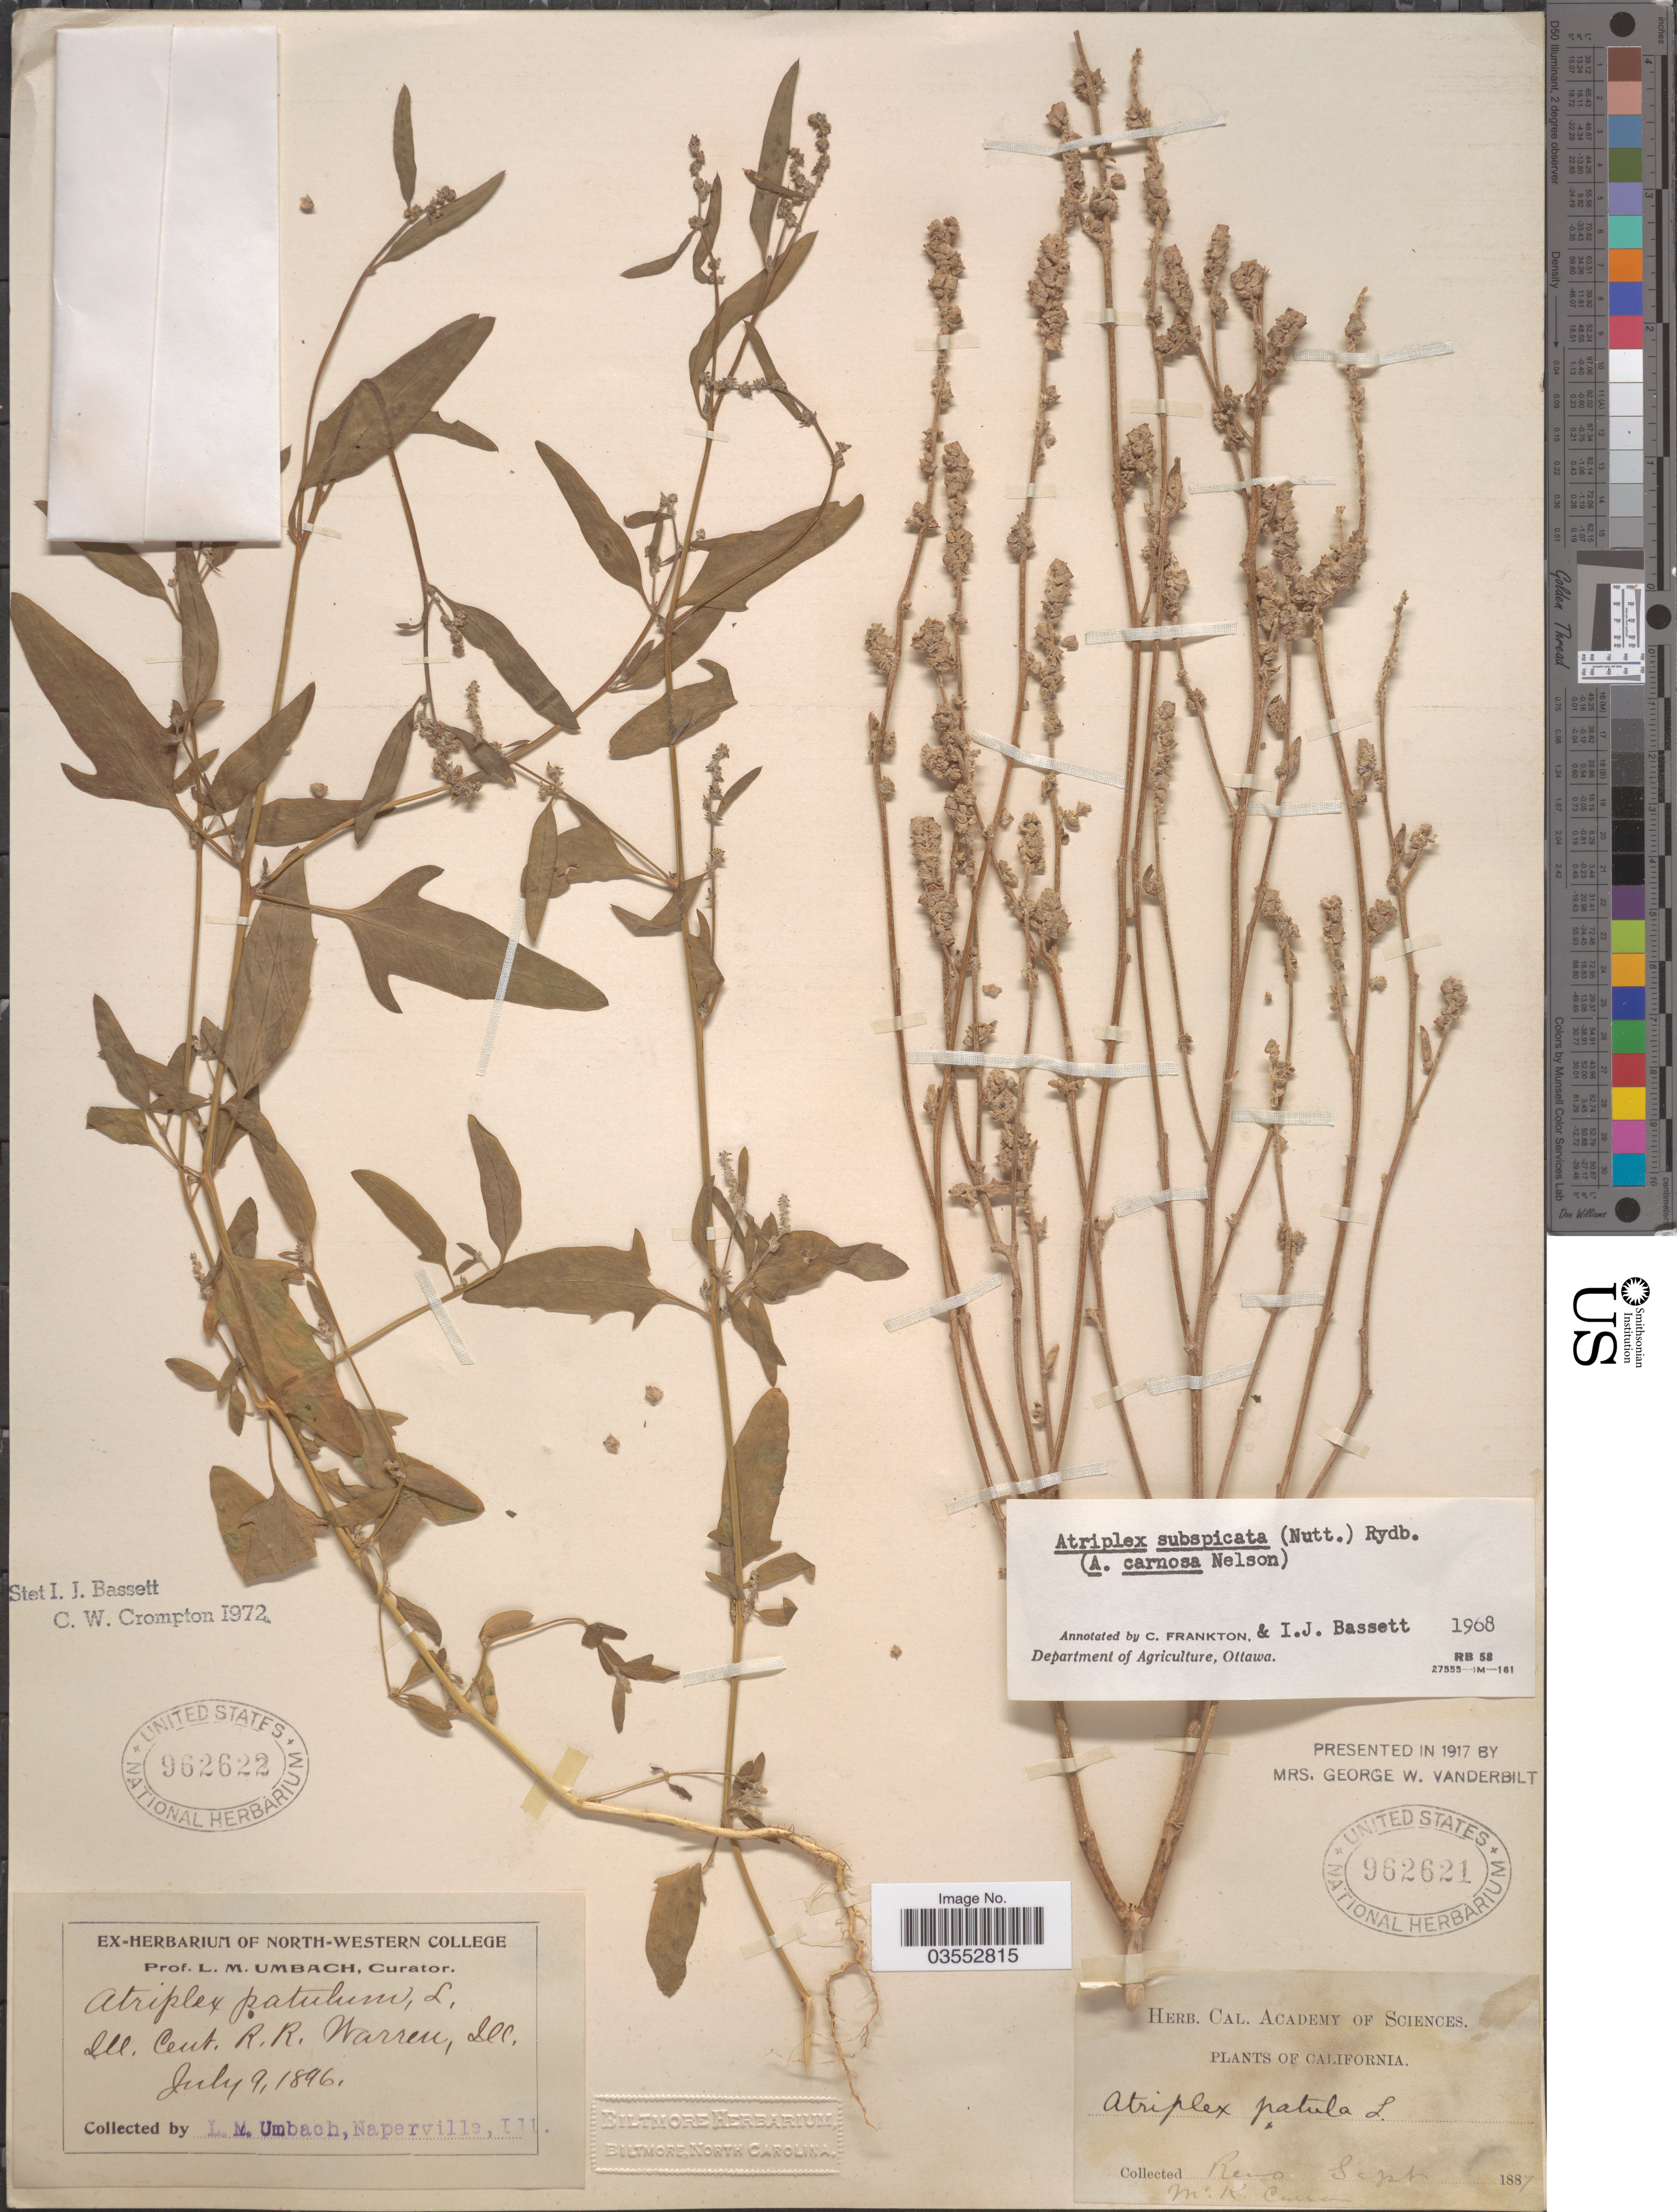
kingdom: Plantae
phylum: Tracheophyta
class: Magnoliopsida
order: Caryophyllales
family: Amaranthaceae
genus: Atriplex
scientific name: Atriplex subspicata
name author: (Nutt.) Rydb.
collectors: L. M. Umbach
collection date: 1896-07-09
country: United States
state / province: Illinois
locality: Cent. R. R. Warren.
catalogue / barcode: US 962622